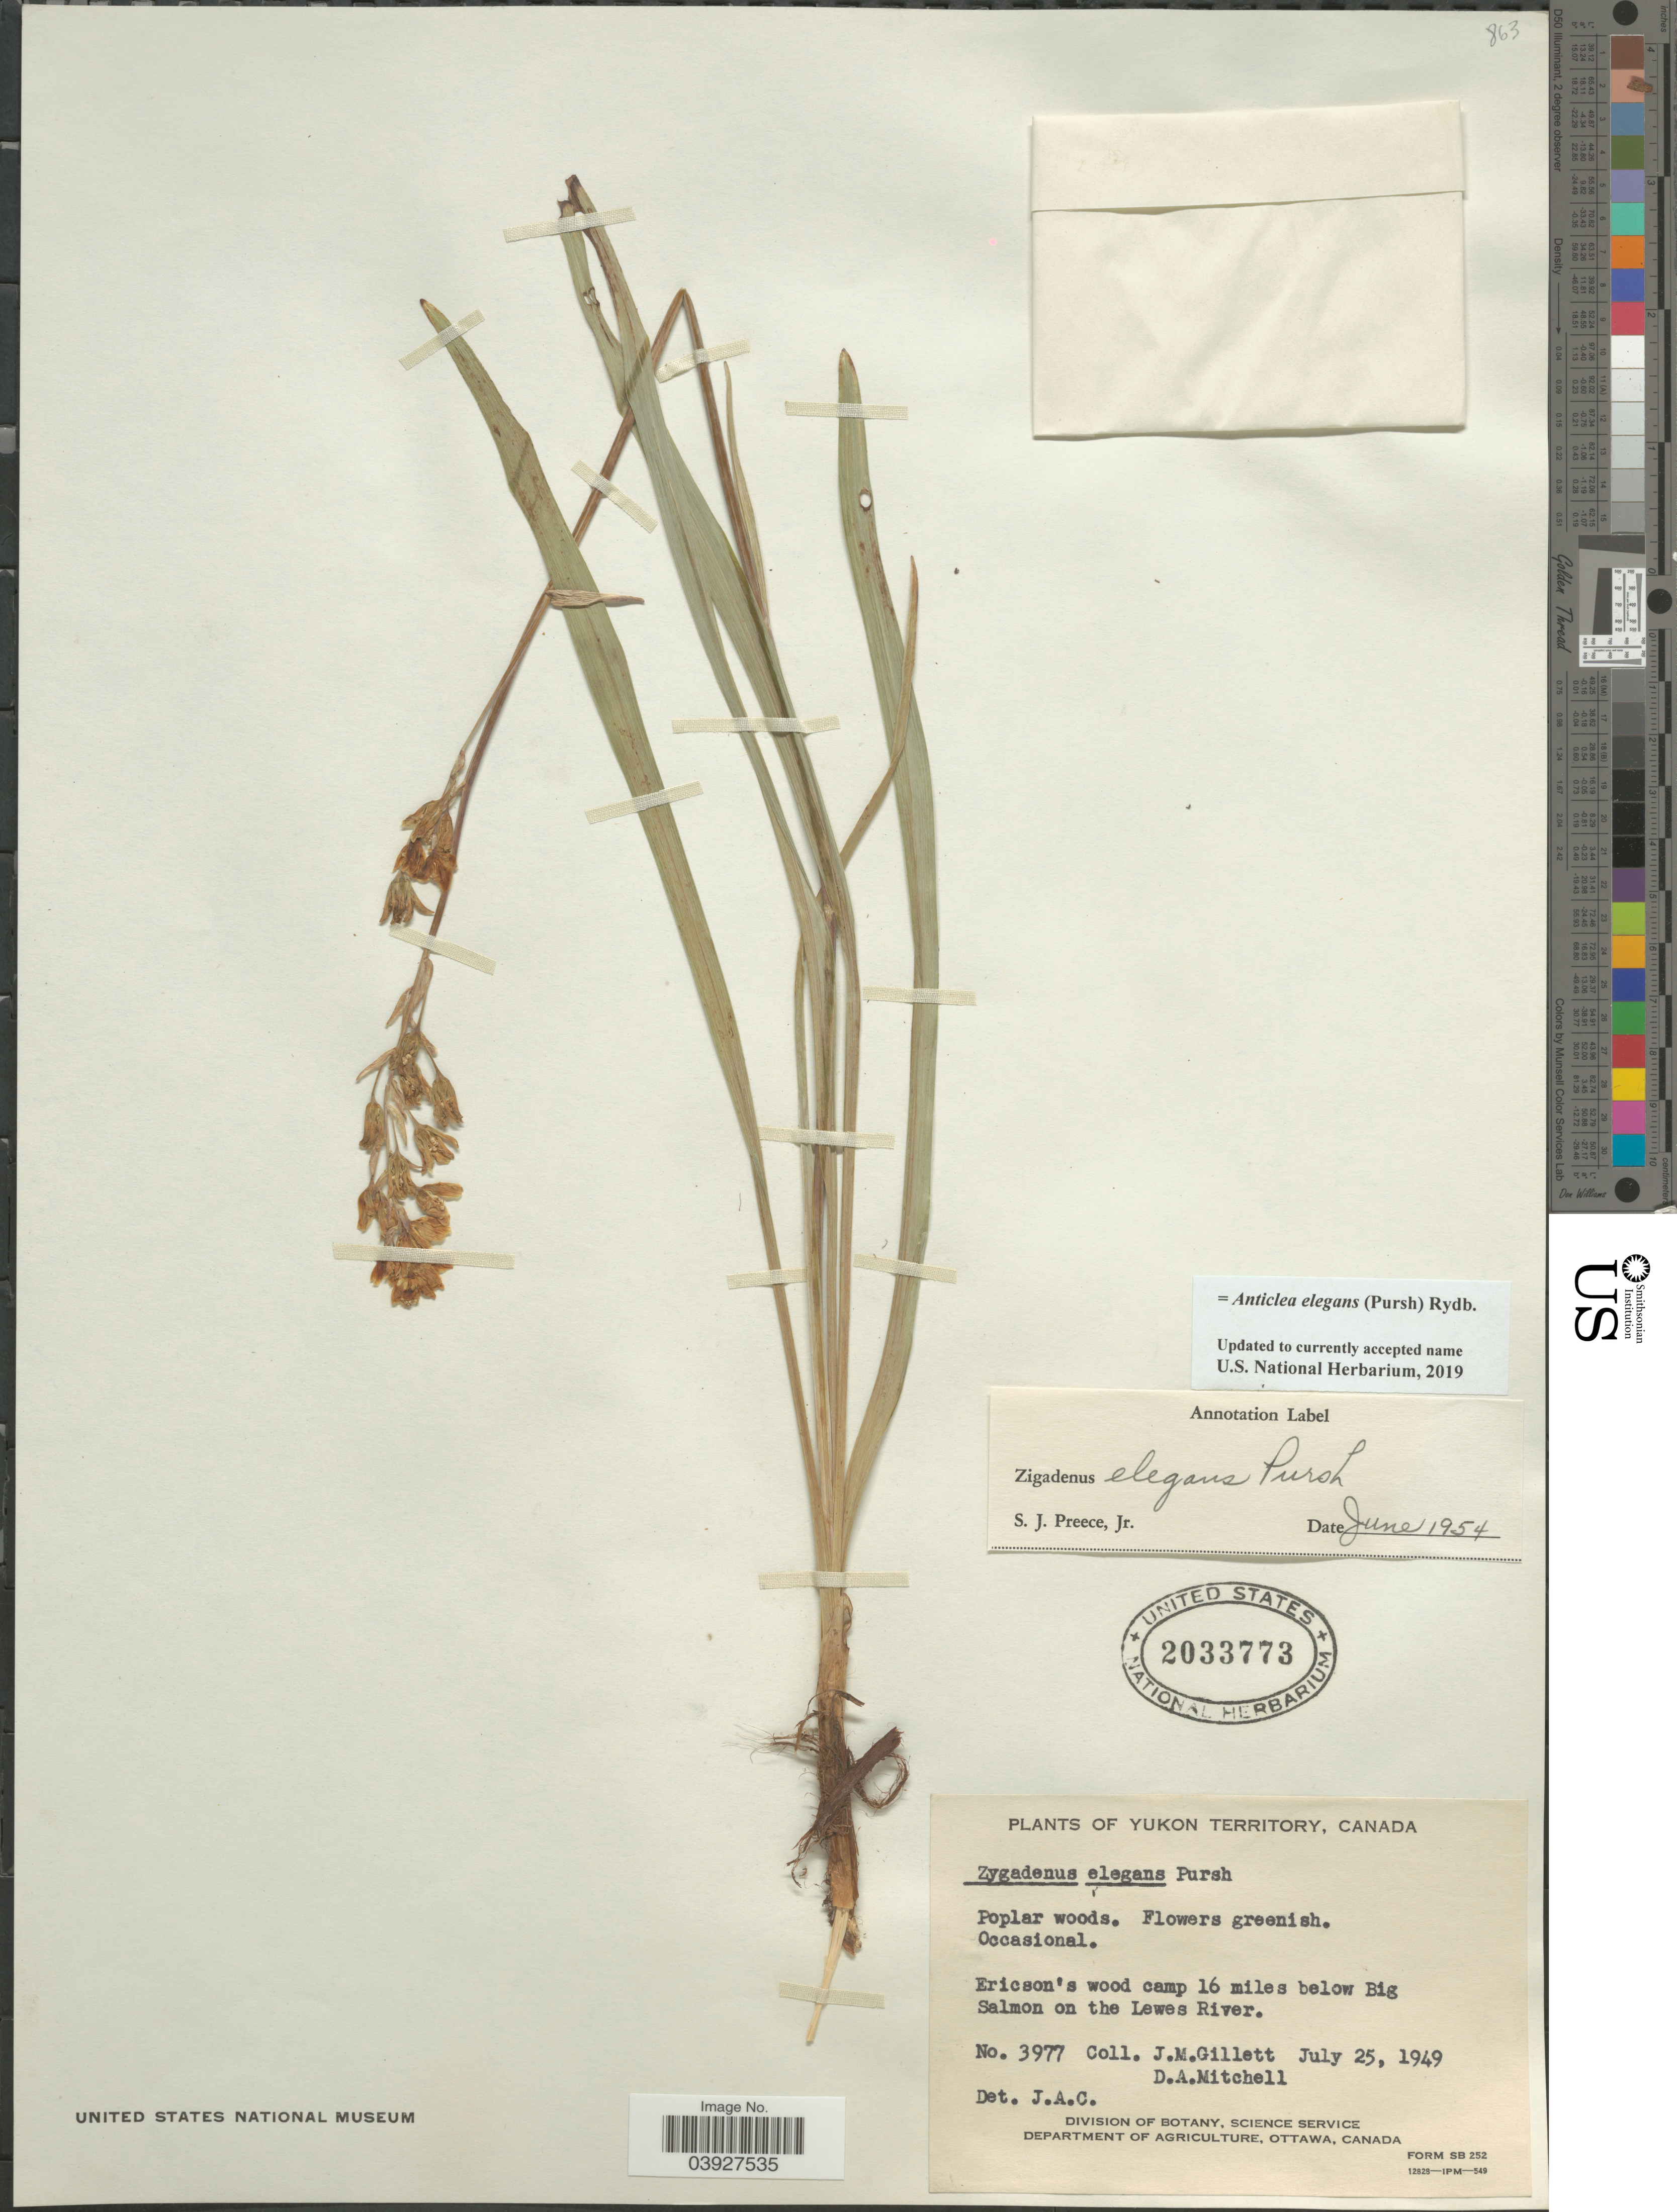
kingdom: Plantae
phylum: Tracheophyta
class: Liliopsida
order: Liliales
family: Melanthiaceae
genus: Anticlea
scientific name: Anticlea elegans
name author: (Pursh) Rydb.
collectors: J. M. Gillett & D. Mitchell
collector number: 3977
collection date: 1949-07-25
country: Canada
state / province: Yukon Territory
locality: Ericson's wood camp 16 miles below Big Salmon on the Lewes River.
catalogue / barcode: US 2033773